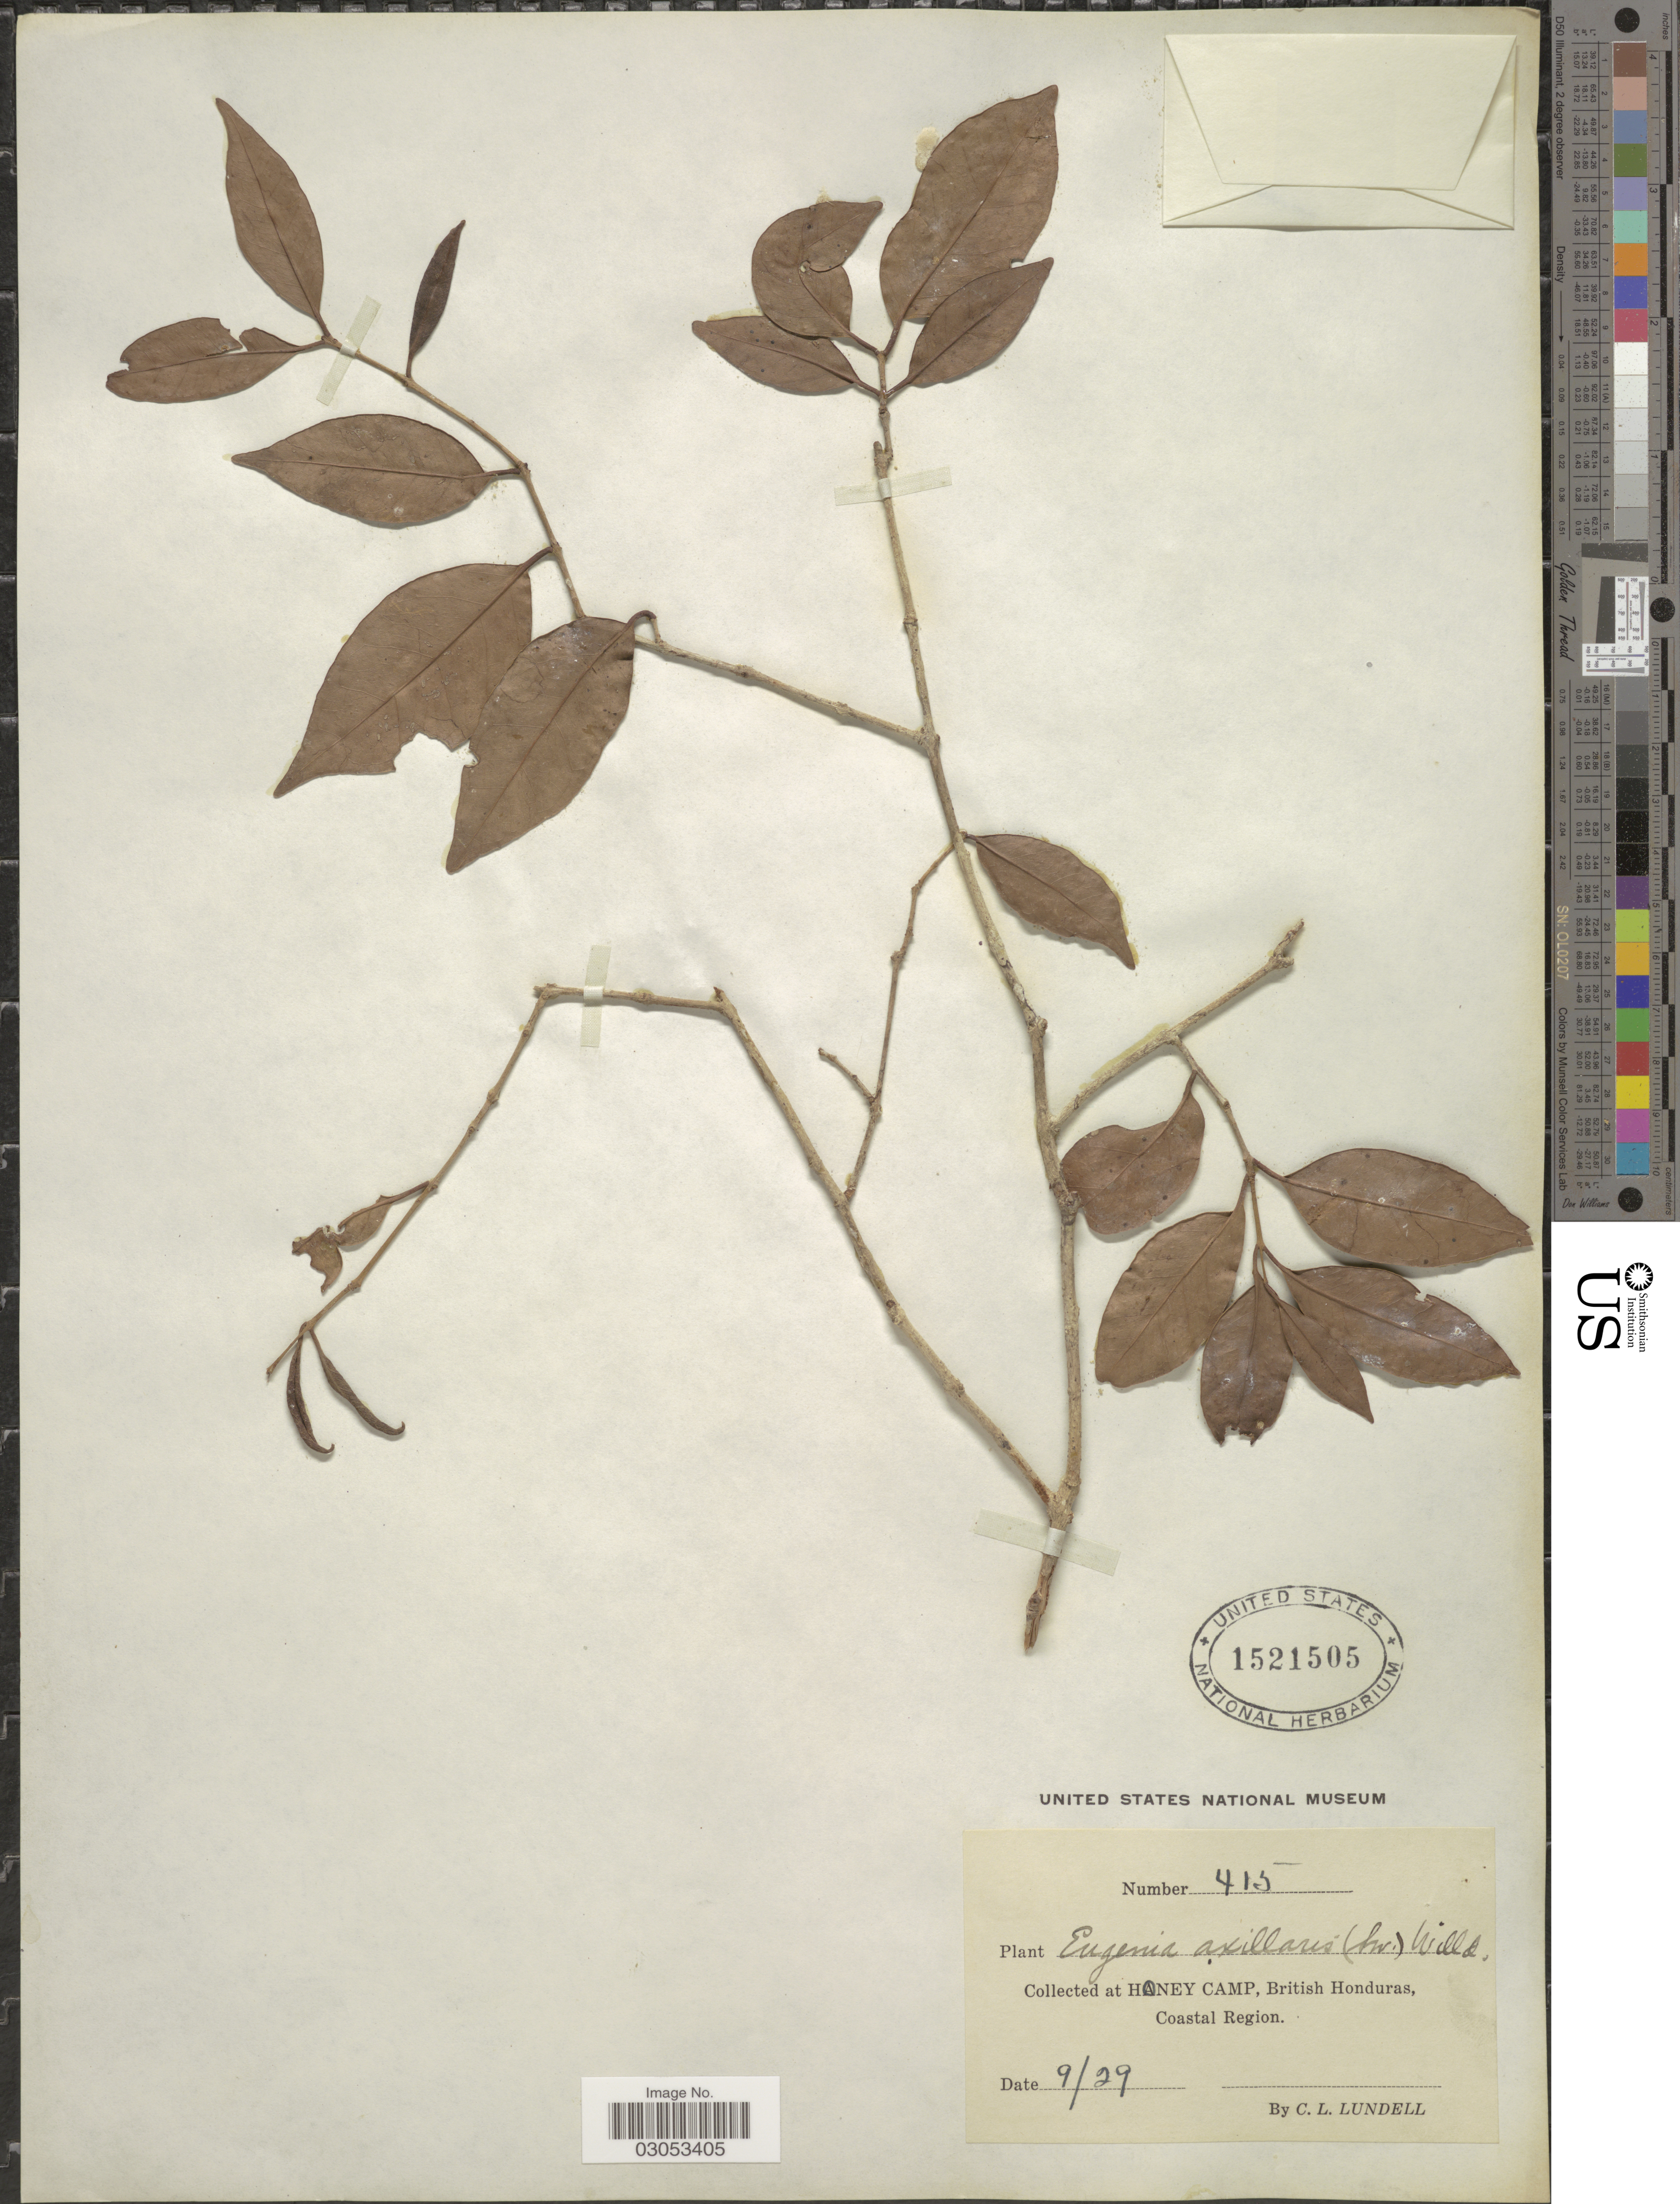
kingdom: Plantae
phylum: Tracheophyta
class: Magnoliopsida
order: Myrtales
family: Myrtaceae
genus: Eugenia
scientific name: Eugenia axillaris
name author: (Sw.) Willd.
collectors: C. L. Lundell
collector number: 415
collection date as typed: Transcribed d/m/y: /9/29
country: Belize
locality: Honey Camp, British Honduras, Coastal Region.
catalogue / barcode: US 1521505